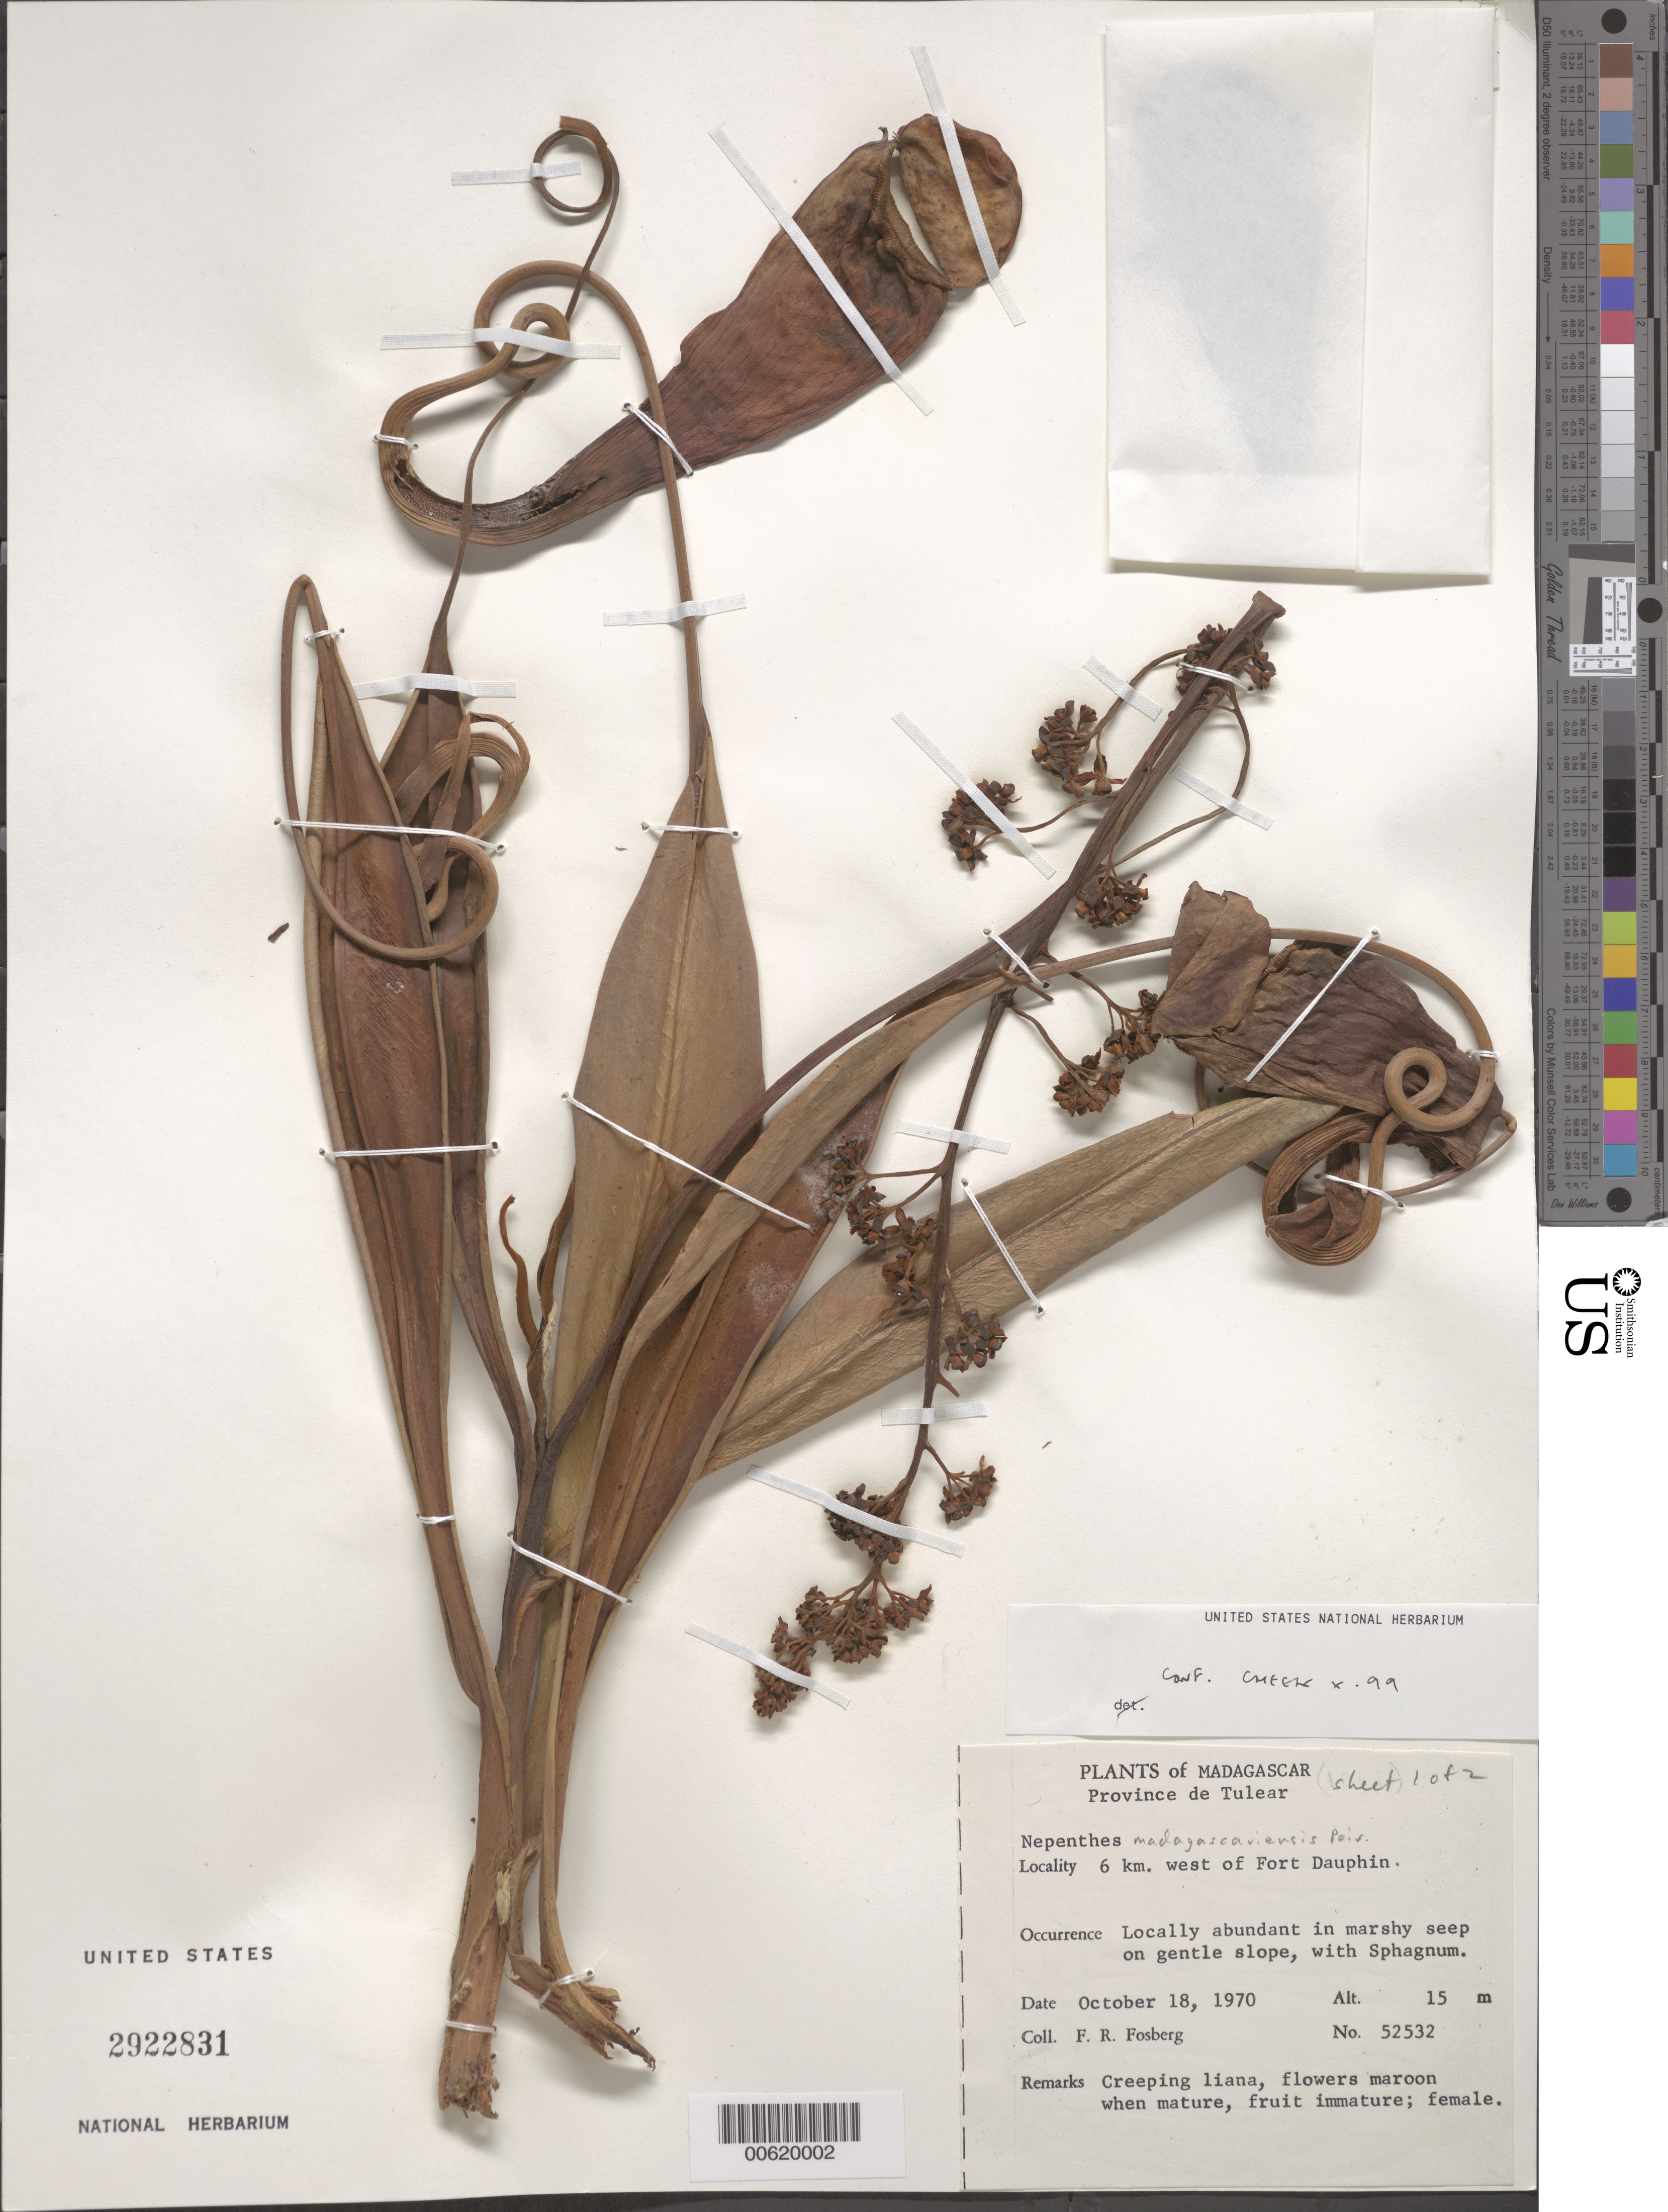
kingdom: Plantae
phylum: Tracheophyta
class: Magnoliopsida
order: Caryophyllales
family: Nepenthaceae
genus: Nepenthes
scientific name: Nepenthes madagascariensis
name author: Poir.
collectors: F. R. Fosberg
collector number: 52432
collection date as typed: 18 Oct 1970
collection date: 1970-10-18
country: Madagascar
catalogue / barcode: US 2922831